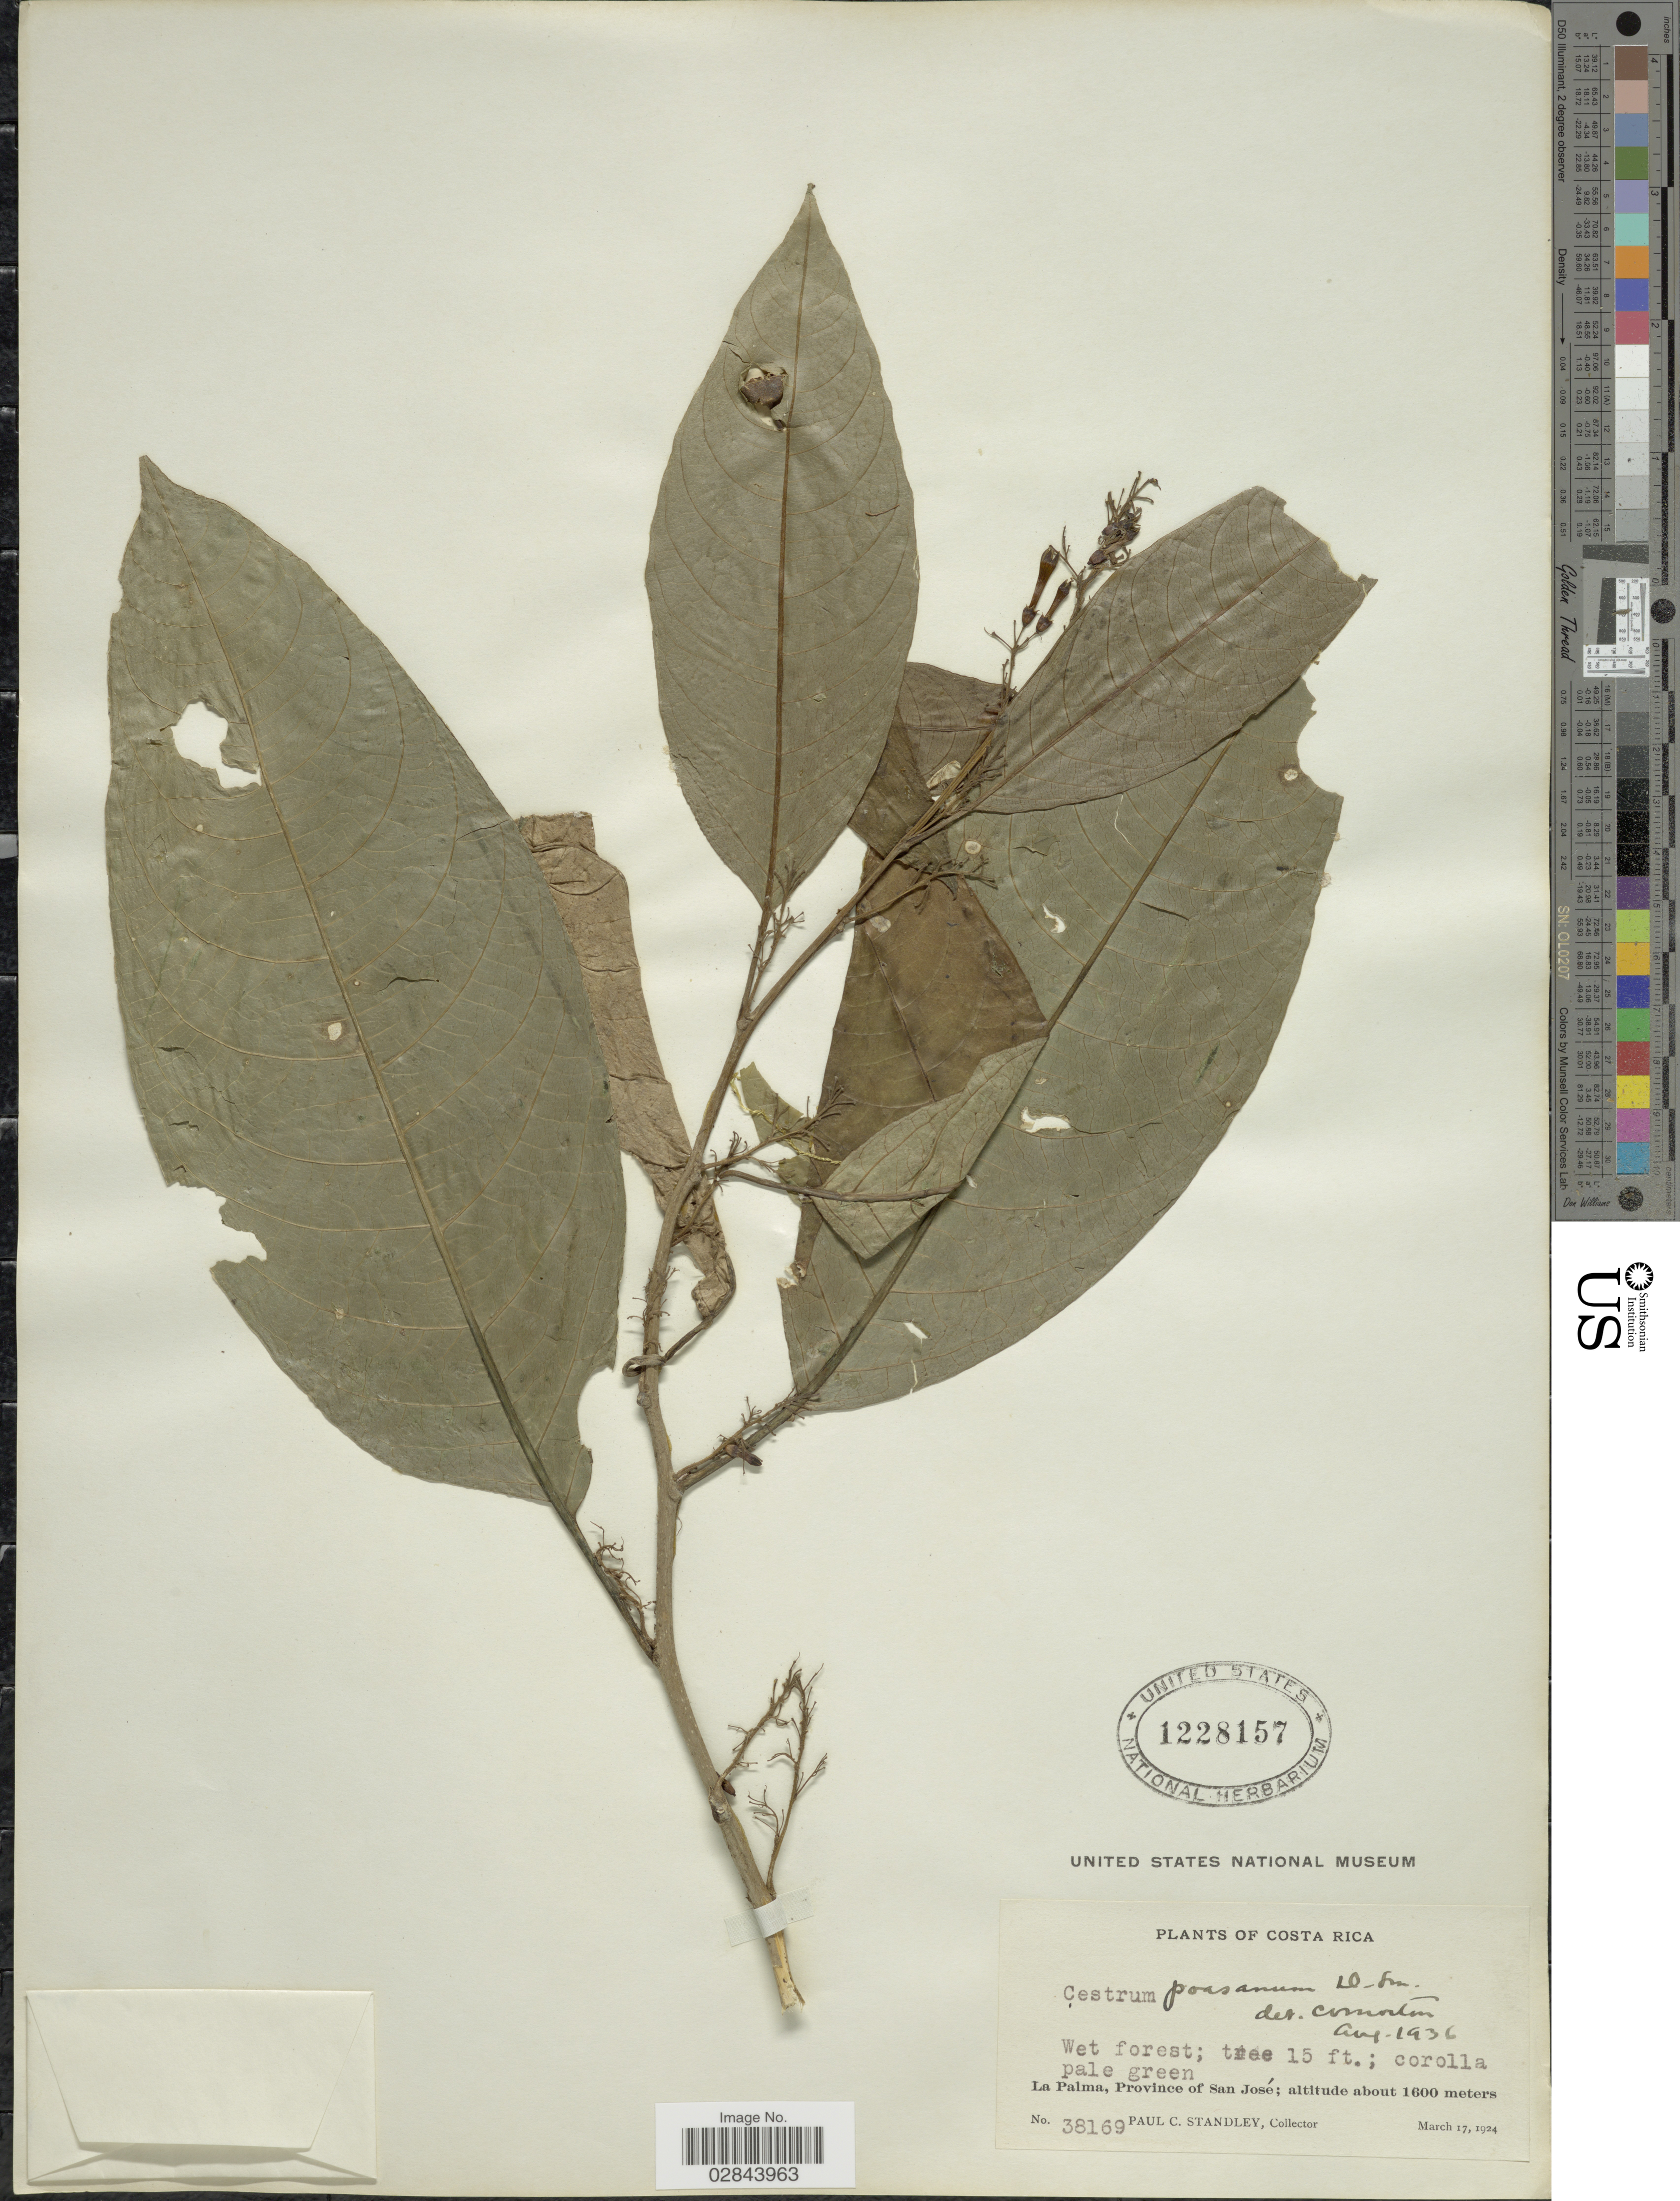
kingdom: Plantae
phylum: Tracheophyta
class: Magnoliopsida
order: Solanales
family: Solanaceae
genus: Cestrum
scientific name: Cestrum rugulosum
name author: Francey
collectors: P. C. Standley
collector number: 38169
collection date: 1924-03-17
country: Costa Rica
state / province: San José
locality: La Palma.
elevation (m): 1600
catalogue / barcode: US 1228157